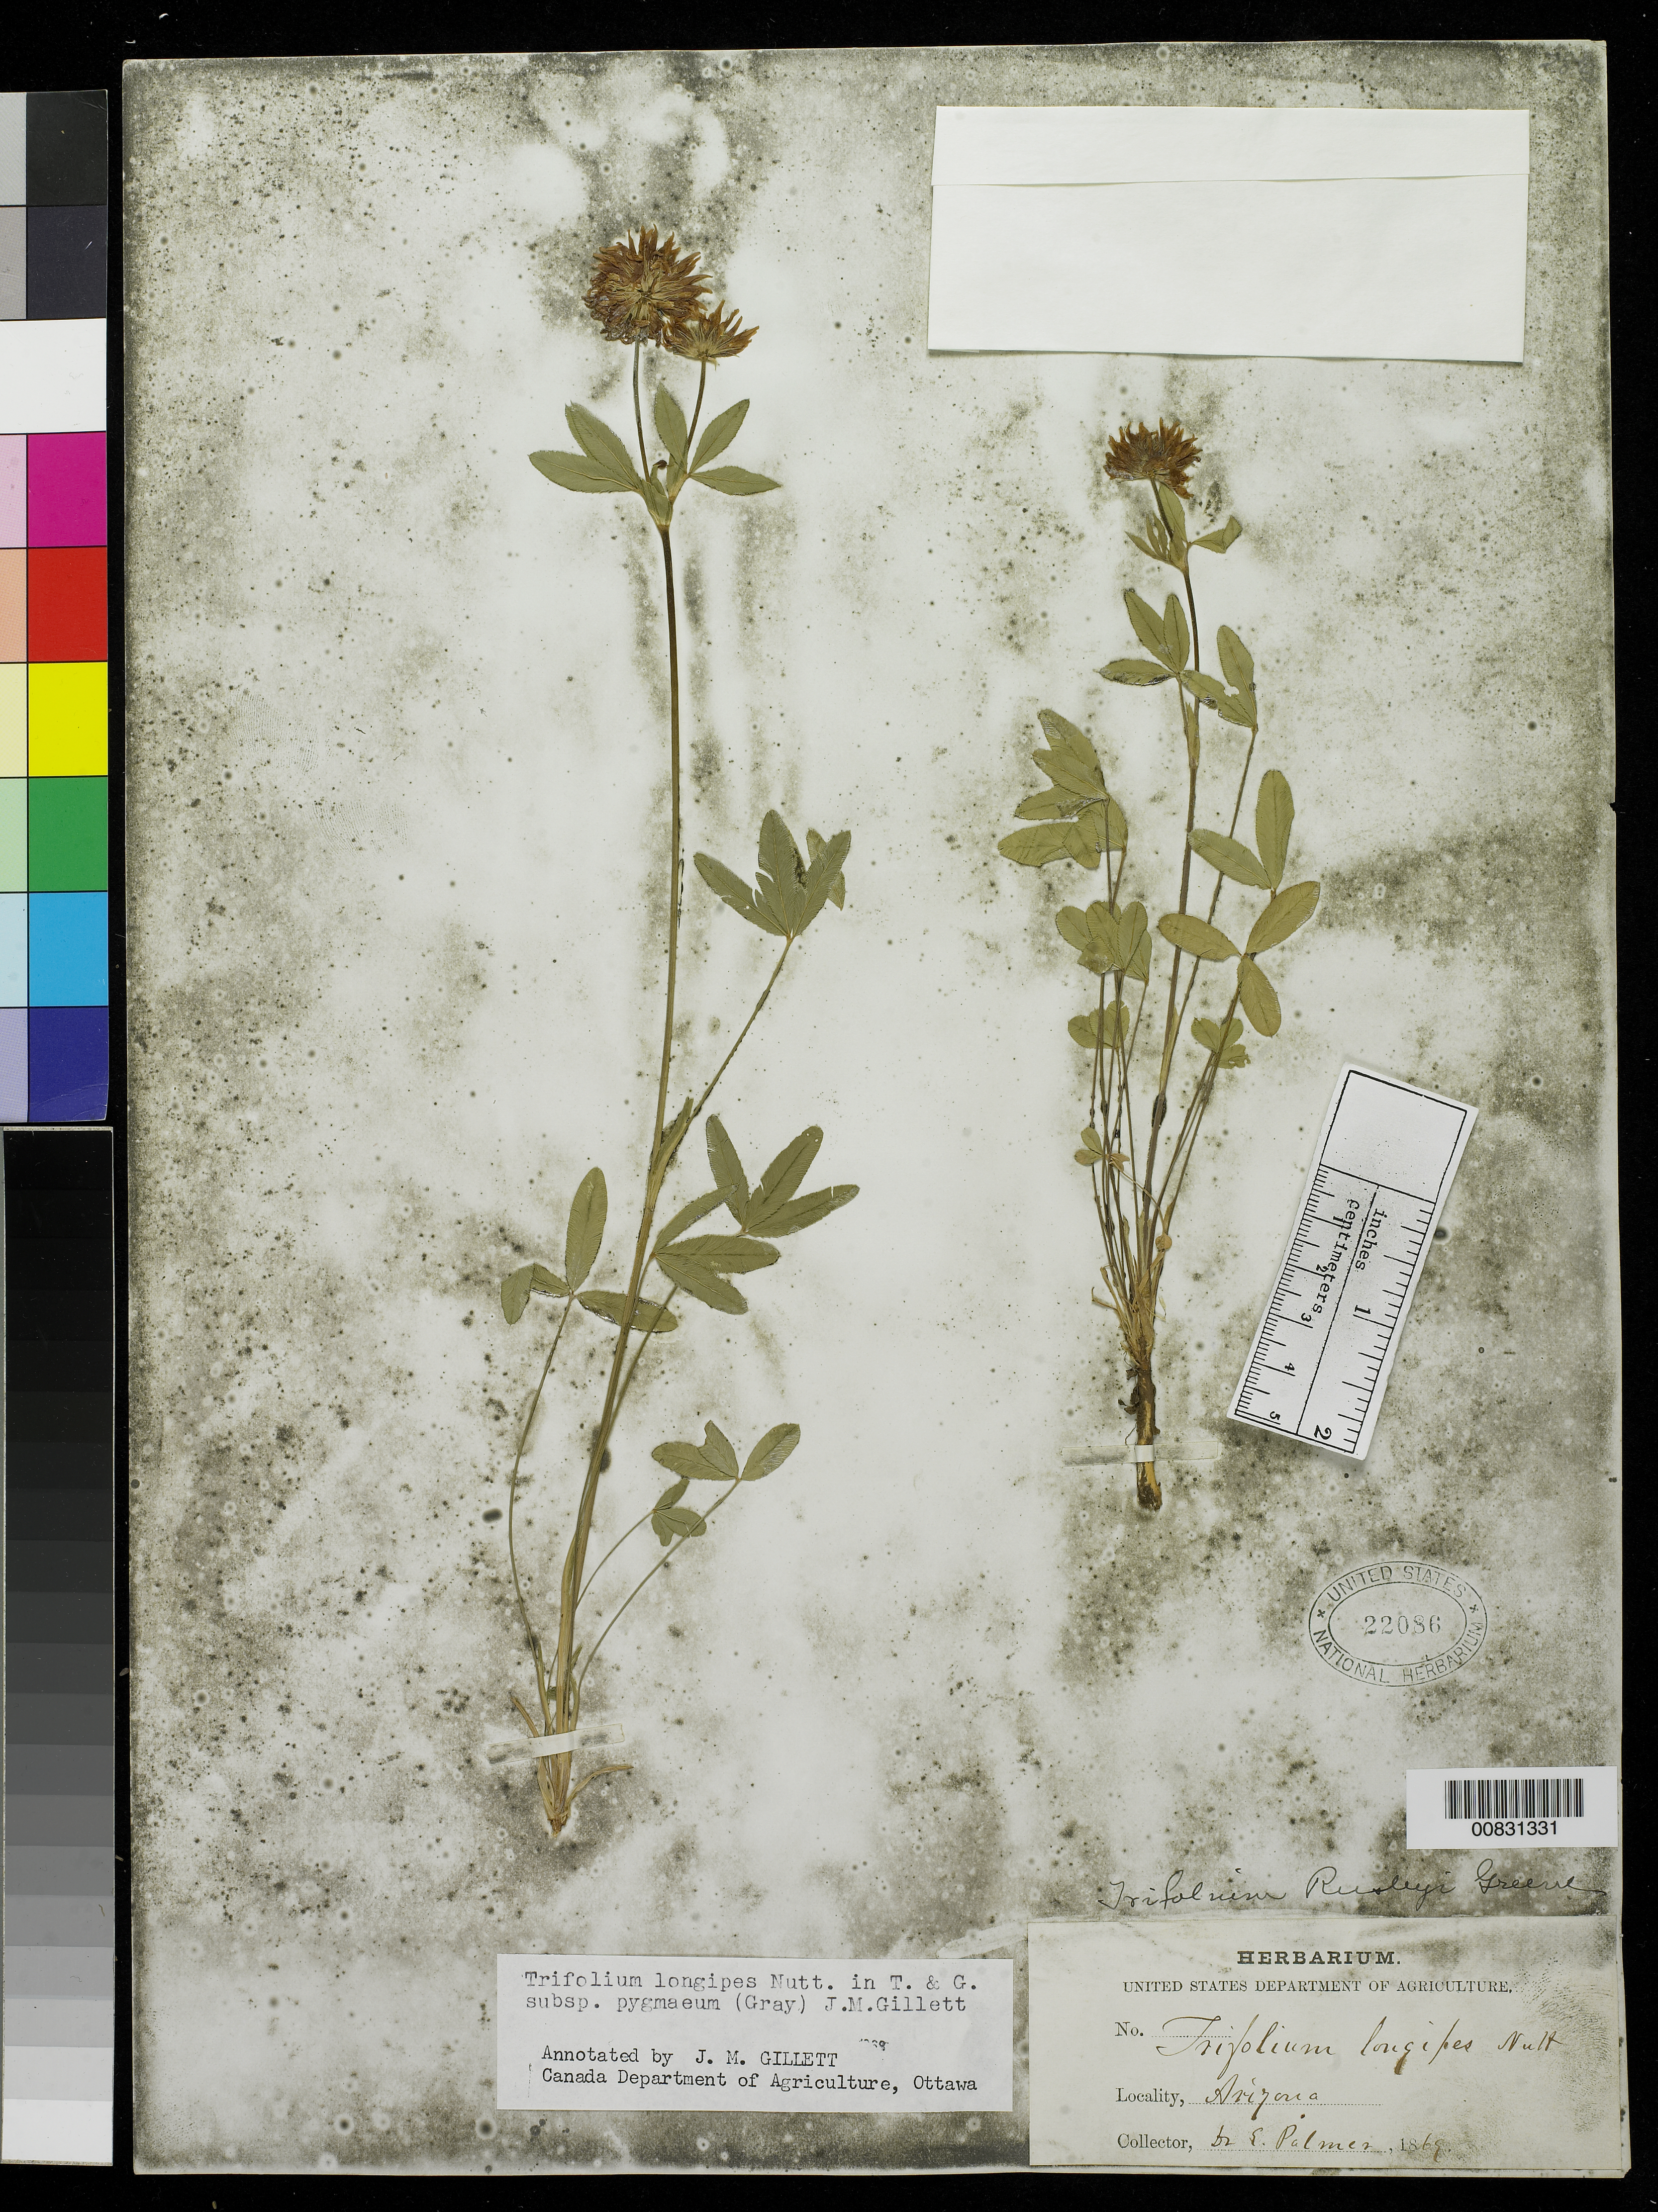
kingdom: Plantae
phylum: Tracheophyta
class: Magnoliopsida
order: Fabales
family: Fabaceae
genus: Trifolium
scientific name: Trifolium longipes var. pygmaeum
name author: A. Gray in Ives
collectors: E. Palmer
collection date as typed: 1869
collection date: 1869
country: United States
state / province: Arizona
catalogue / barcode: US 22086